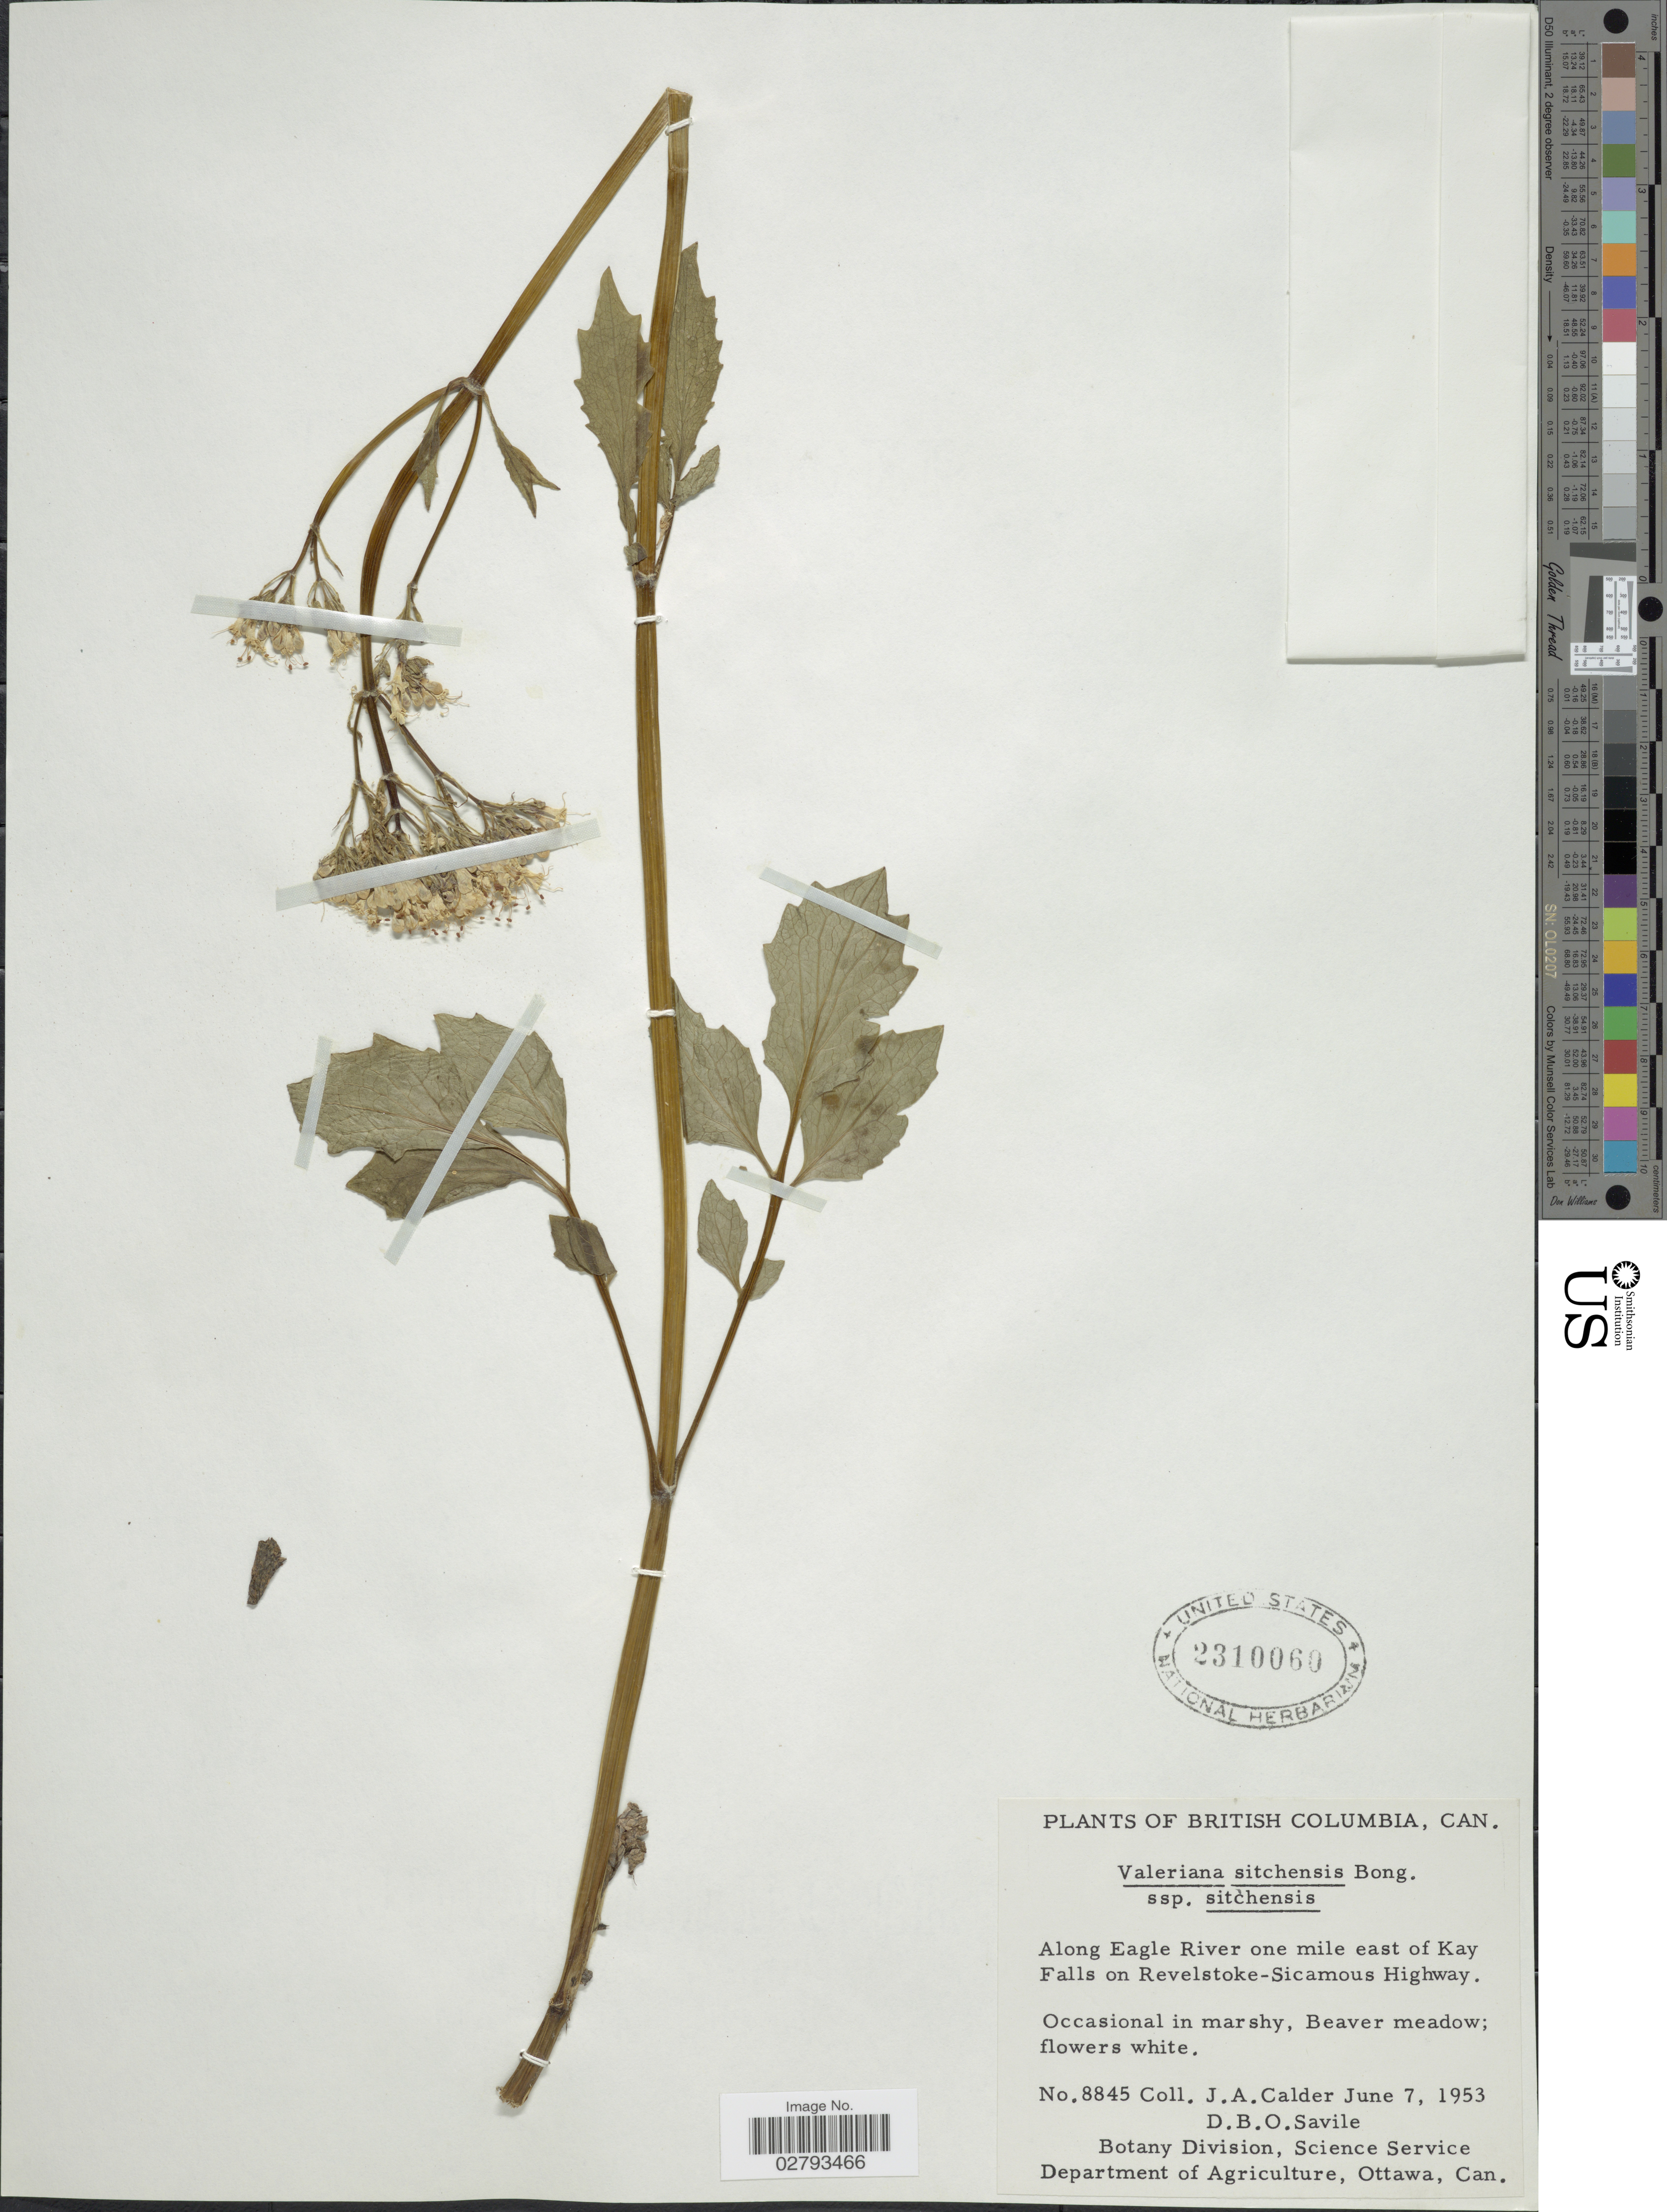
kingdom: Plantae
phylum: Tracheophyta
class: Magnoliopsida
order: Dipsacales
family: Caprifoliaceae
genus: Valeriana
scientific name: Valeriana sitchensis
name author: Bong.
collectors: J. A. Calder & D. Savile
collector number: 8845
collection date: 1953-06-07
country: Canada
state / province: British Columbia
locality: Along Eagle River one mile east of Kay Falls on Revelstoke-Sicamous Highway.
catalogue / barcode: US 2310060